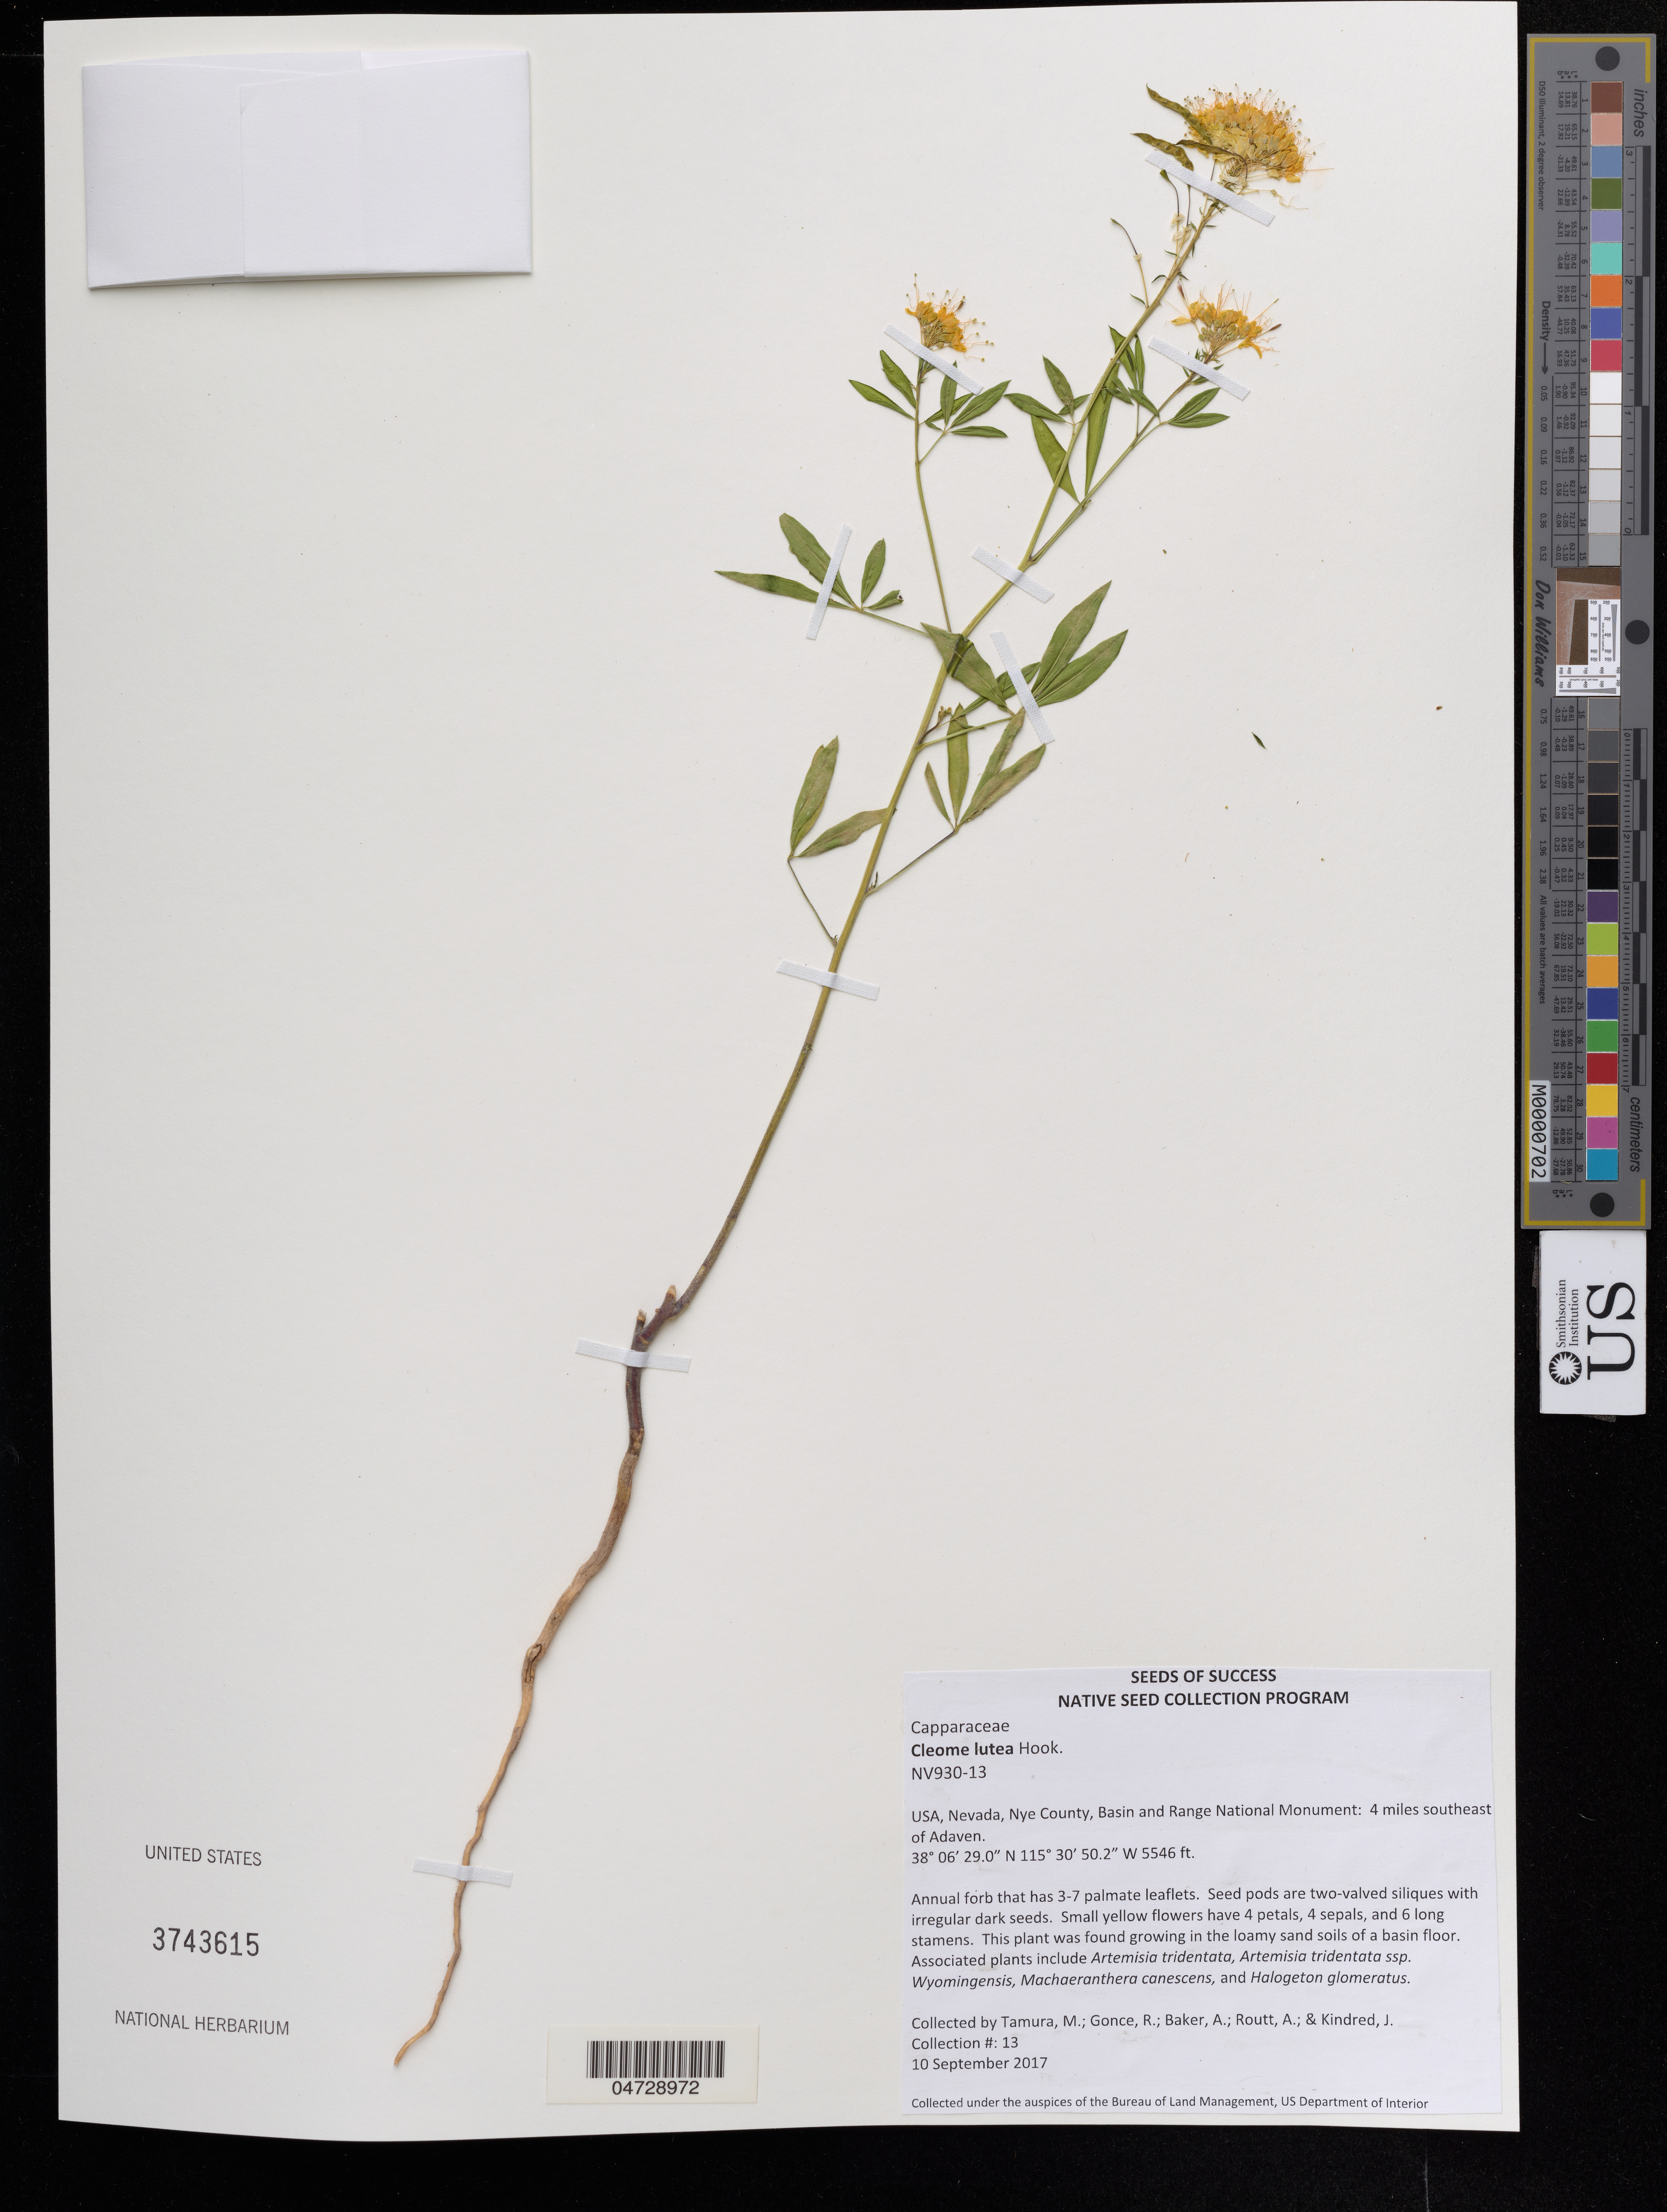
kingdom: Plantae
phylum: Tracheophyta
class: Magnoliopsida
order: Brassicales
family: Cleomaceae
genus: Cleome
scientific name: Cleome lutea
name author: Hook.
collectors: M. Tamura, R. Gonce, A. Baker & A. Routt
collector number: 13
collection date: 2017-09-10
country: United States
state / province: Nevada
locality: Nye County, Basin and Range National Monument: 4 miles southeast of Adaven.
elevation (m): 1690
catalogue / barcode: US 3743615